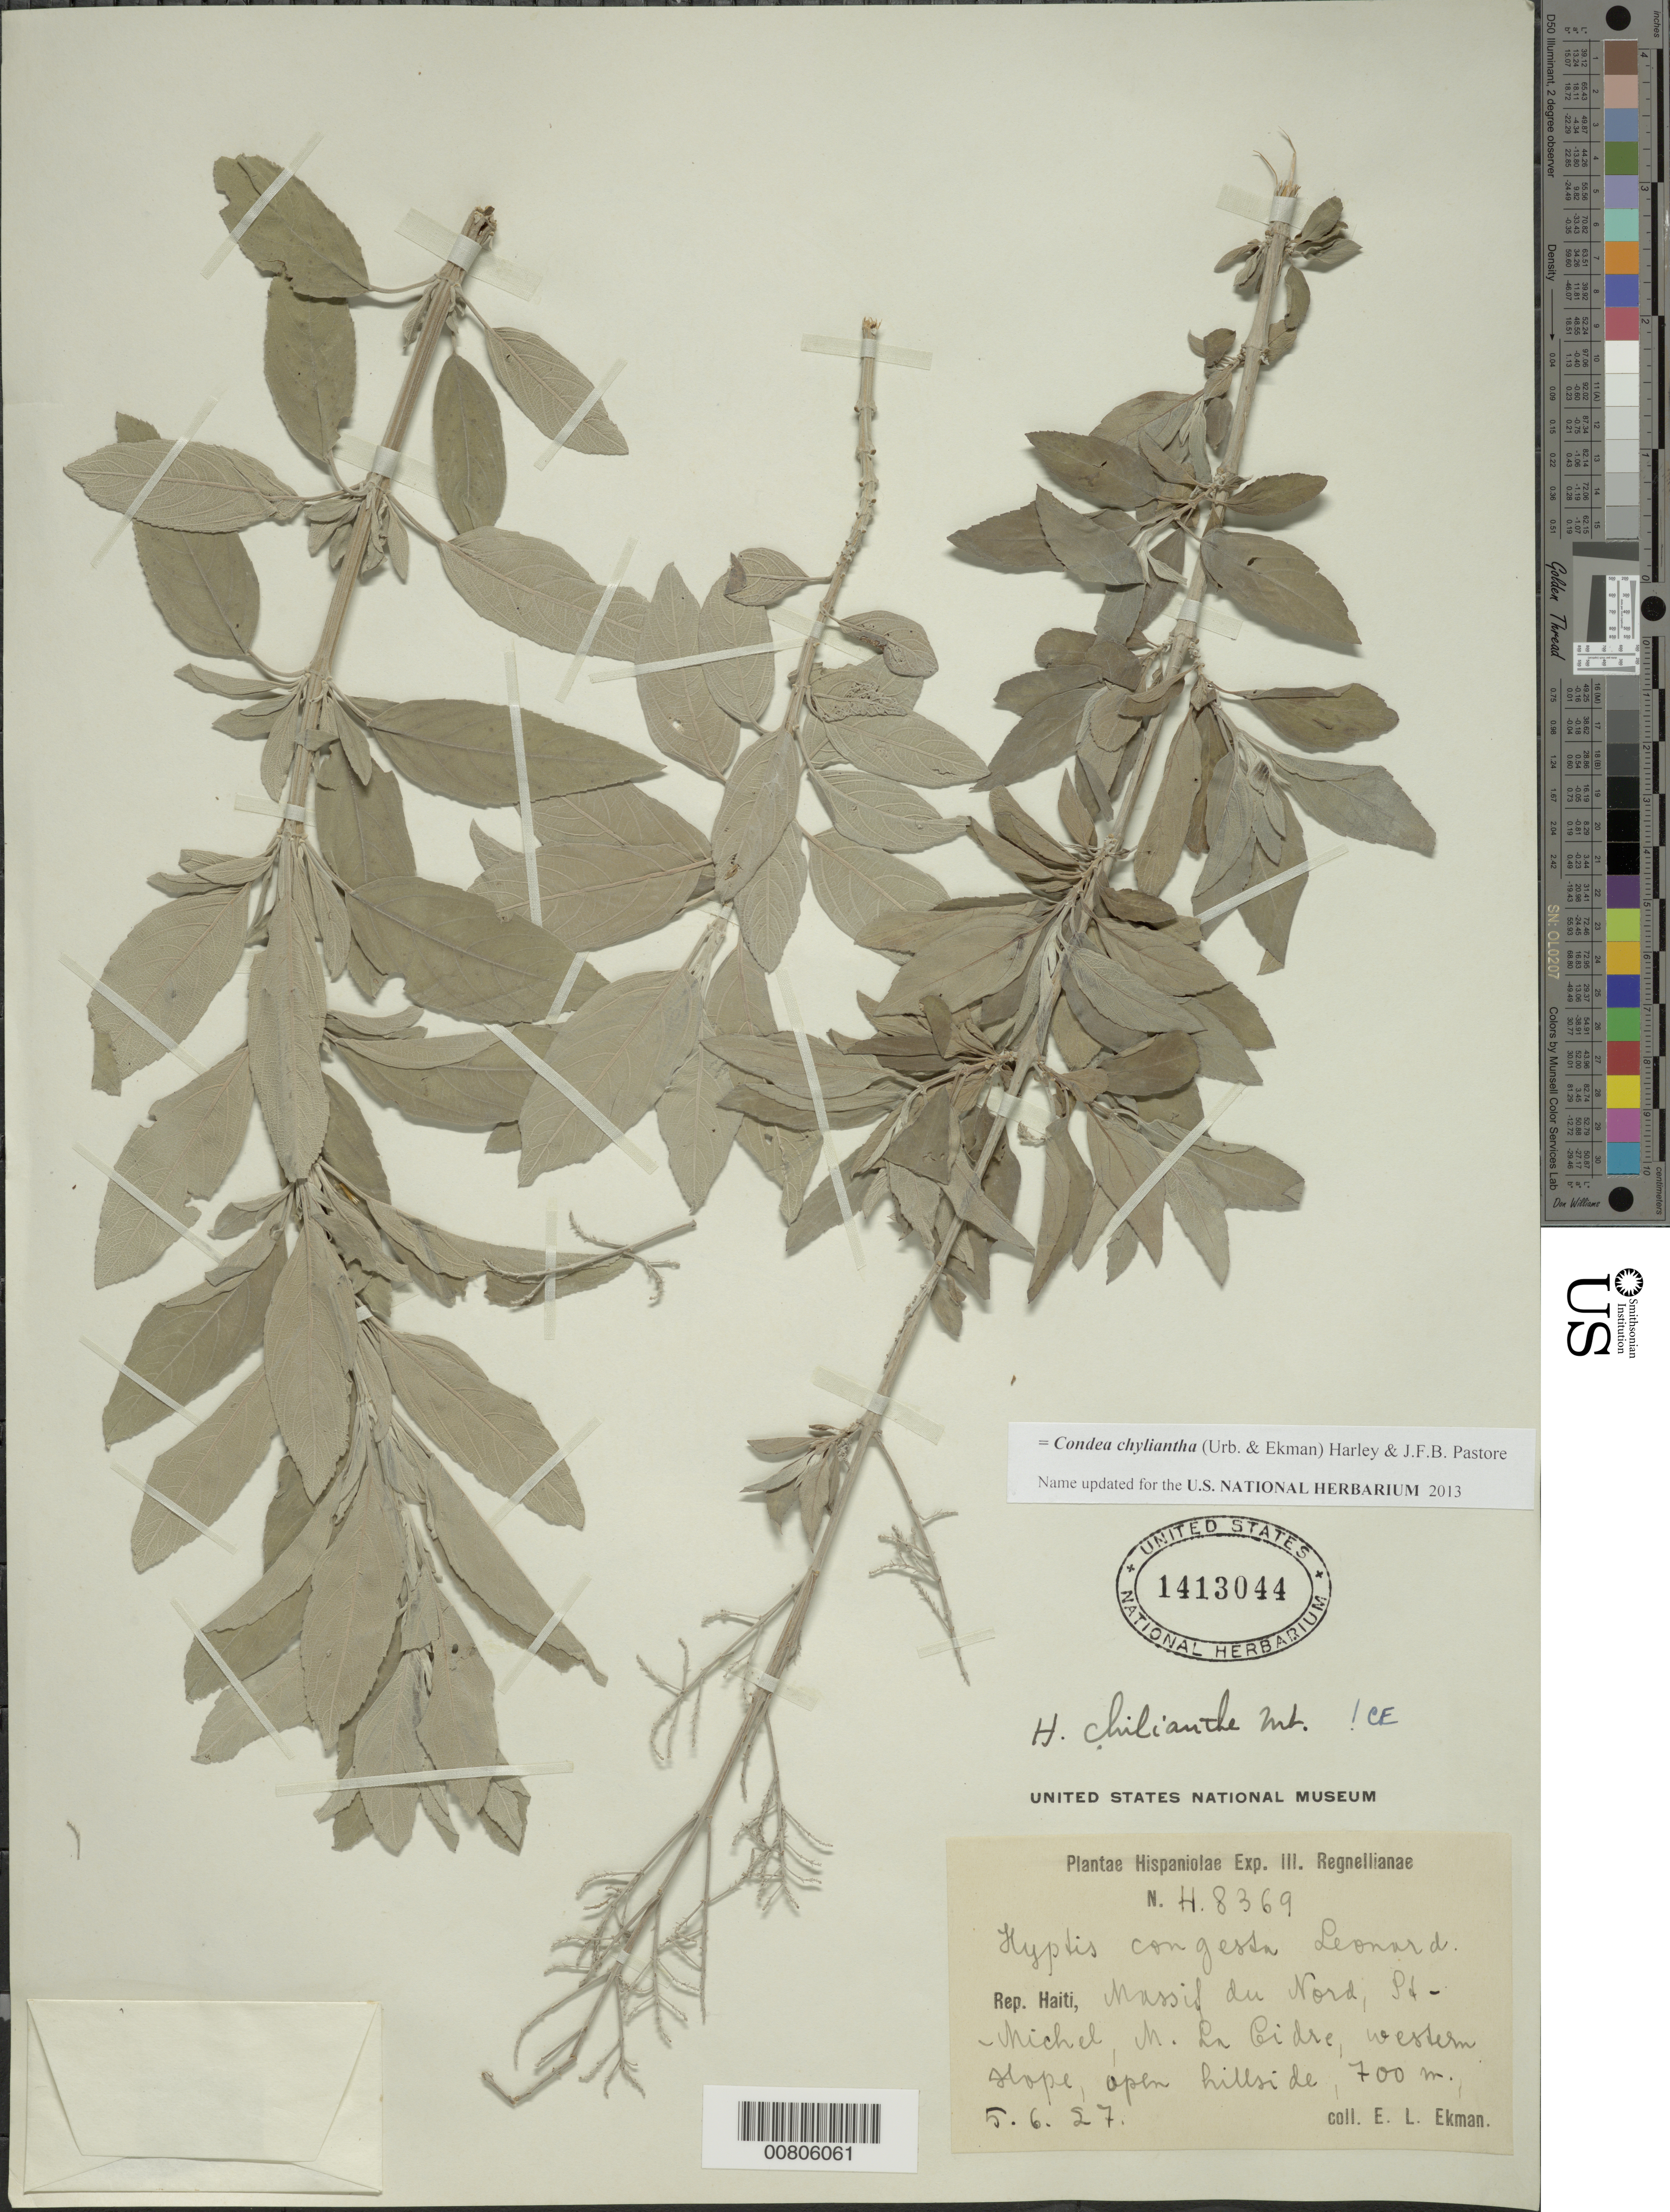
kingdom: Plantae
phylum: Tracheophyta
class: Magnoliopsida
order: Lamiales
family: Lamiaceae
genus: Condea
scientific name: Condea chyliantha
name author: (Urb. & Ekman) Harley & J.F.B. Pastore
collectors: E. L. Ekman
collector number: H 8369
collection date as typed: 05 Jun 1927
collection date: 1927-06-05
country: Haiti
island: Hispaniola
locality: Massif du Nord, St. Michel, M. la Cidre, western slope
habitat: Open hillside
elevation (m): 700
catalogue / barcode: US 1413044